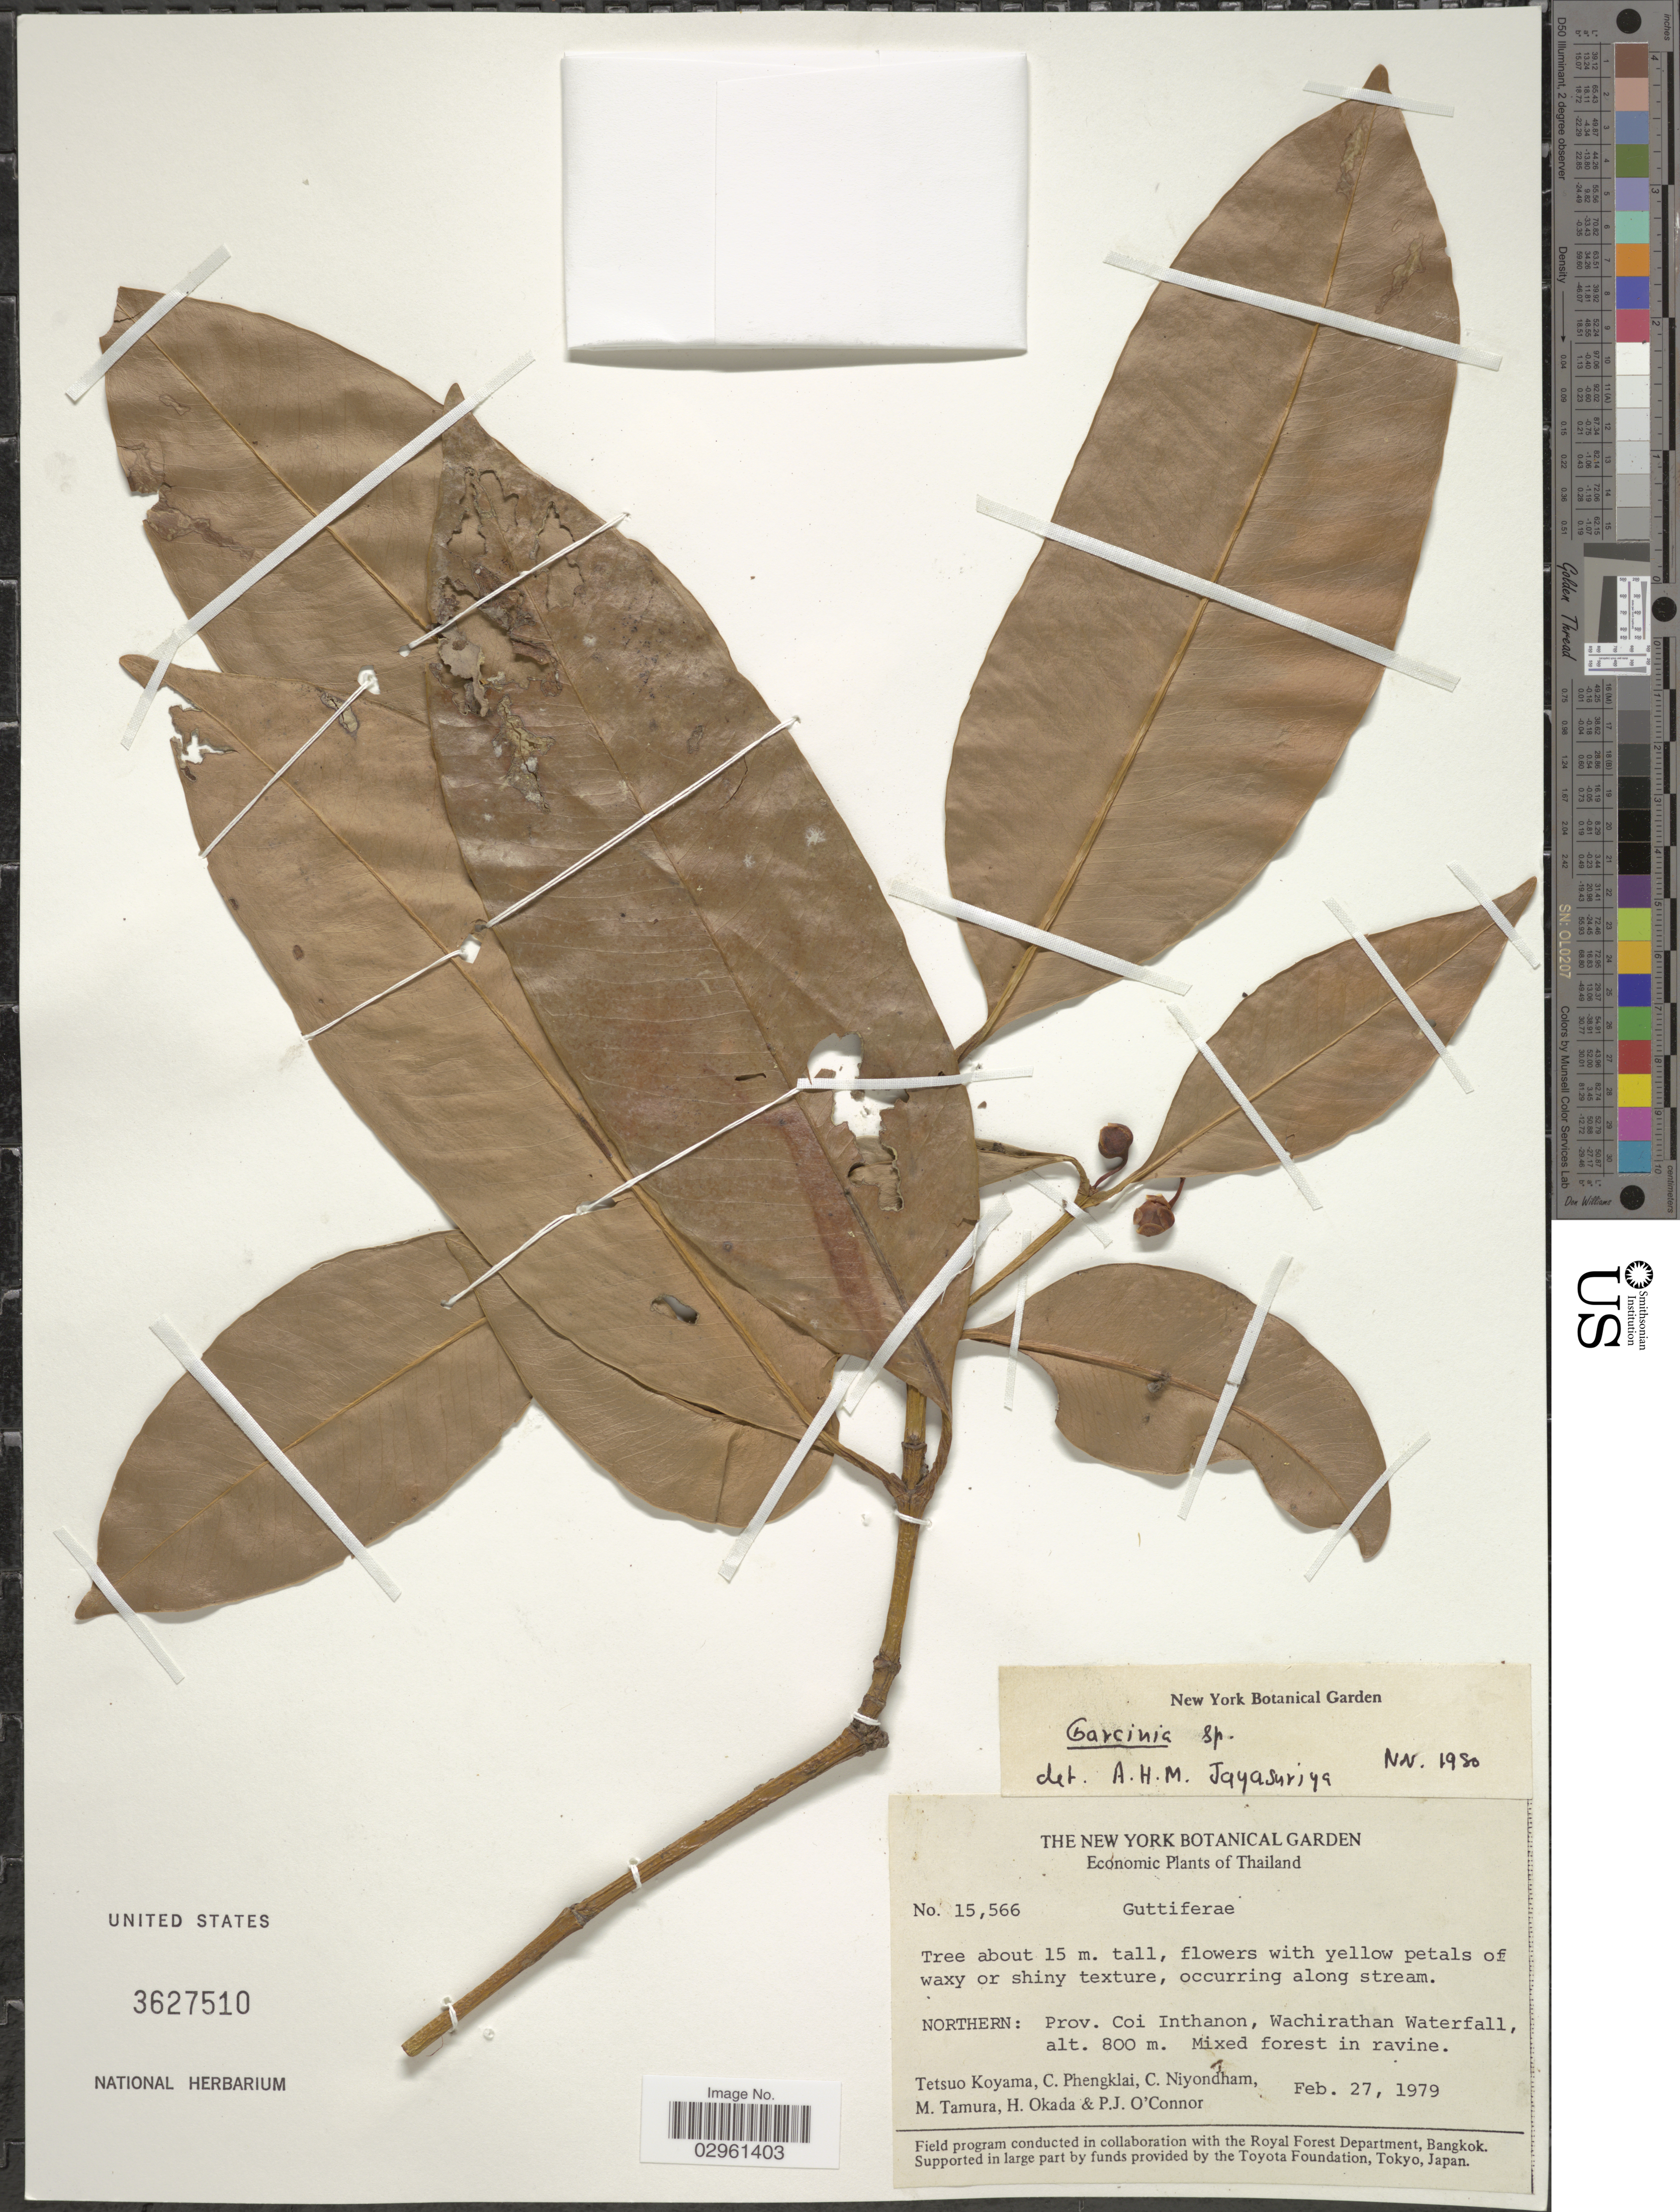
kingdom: Plantae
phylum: Tracheophyta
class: Magnoliopsida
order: Malpighiales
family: Clusiaceae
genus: Garcinia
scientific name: Garcinia sp.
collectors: T. Koyama, C. Phengklai, C. Niyondham, M. Tamura & et al.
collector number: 15566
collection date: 1979-02-27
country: Thailand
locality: Northern: Prov. Coi Inthanon, Wachirathan Waterfall.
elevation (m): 800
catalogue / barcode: US 3627510